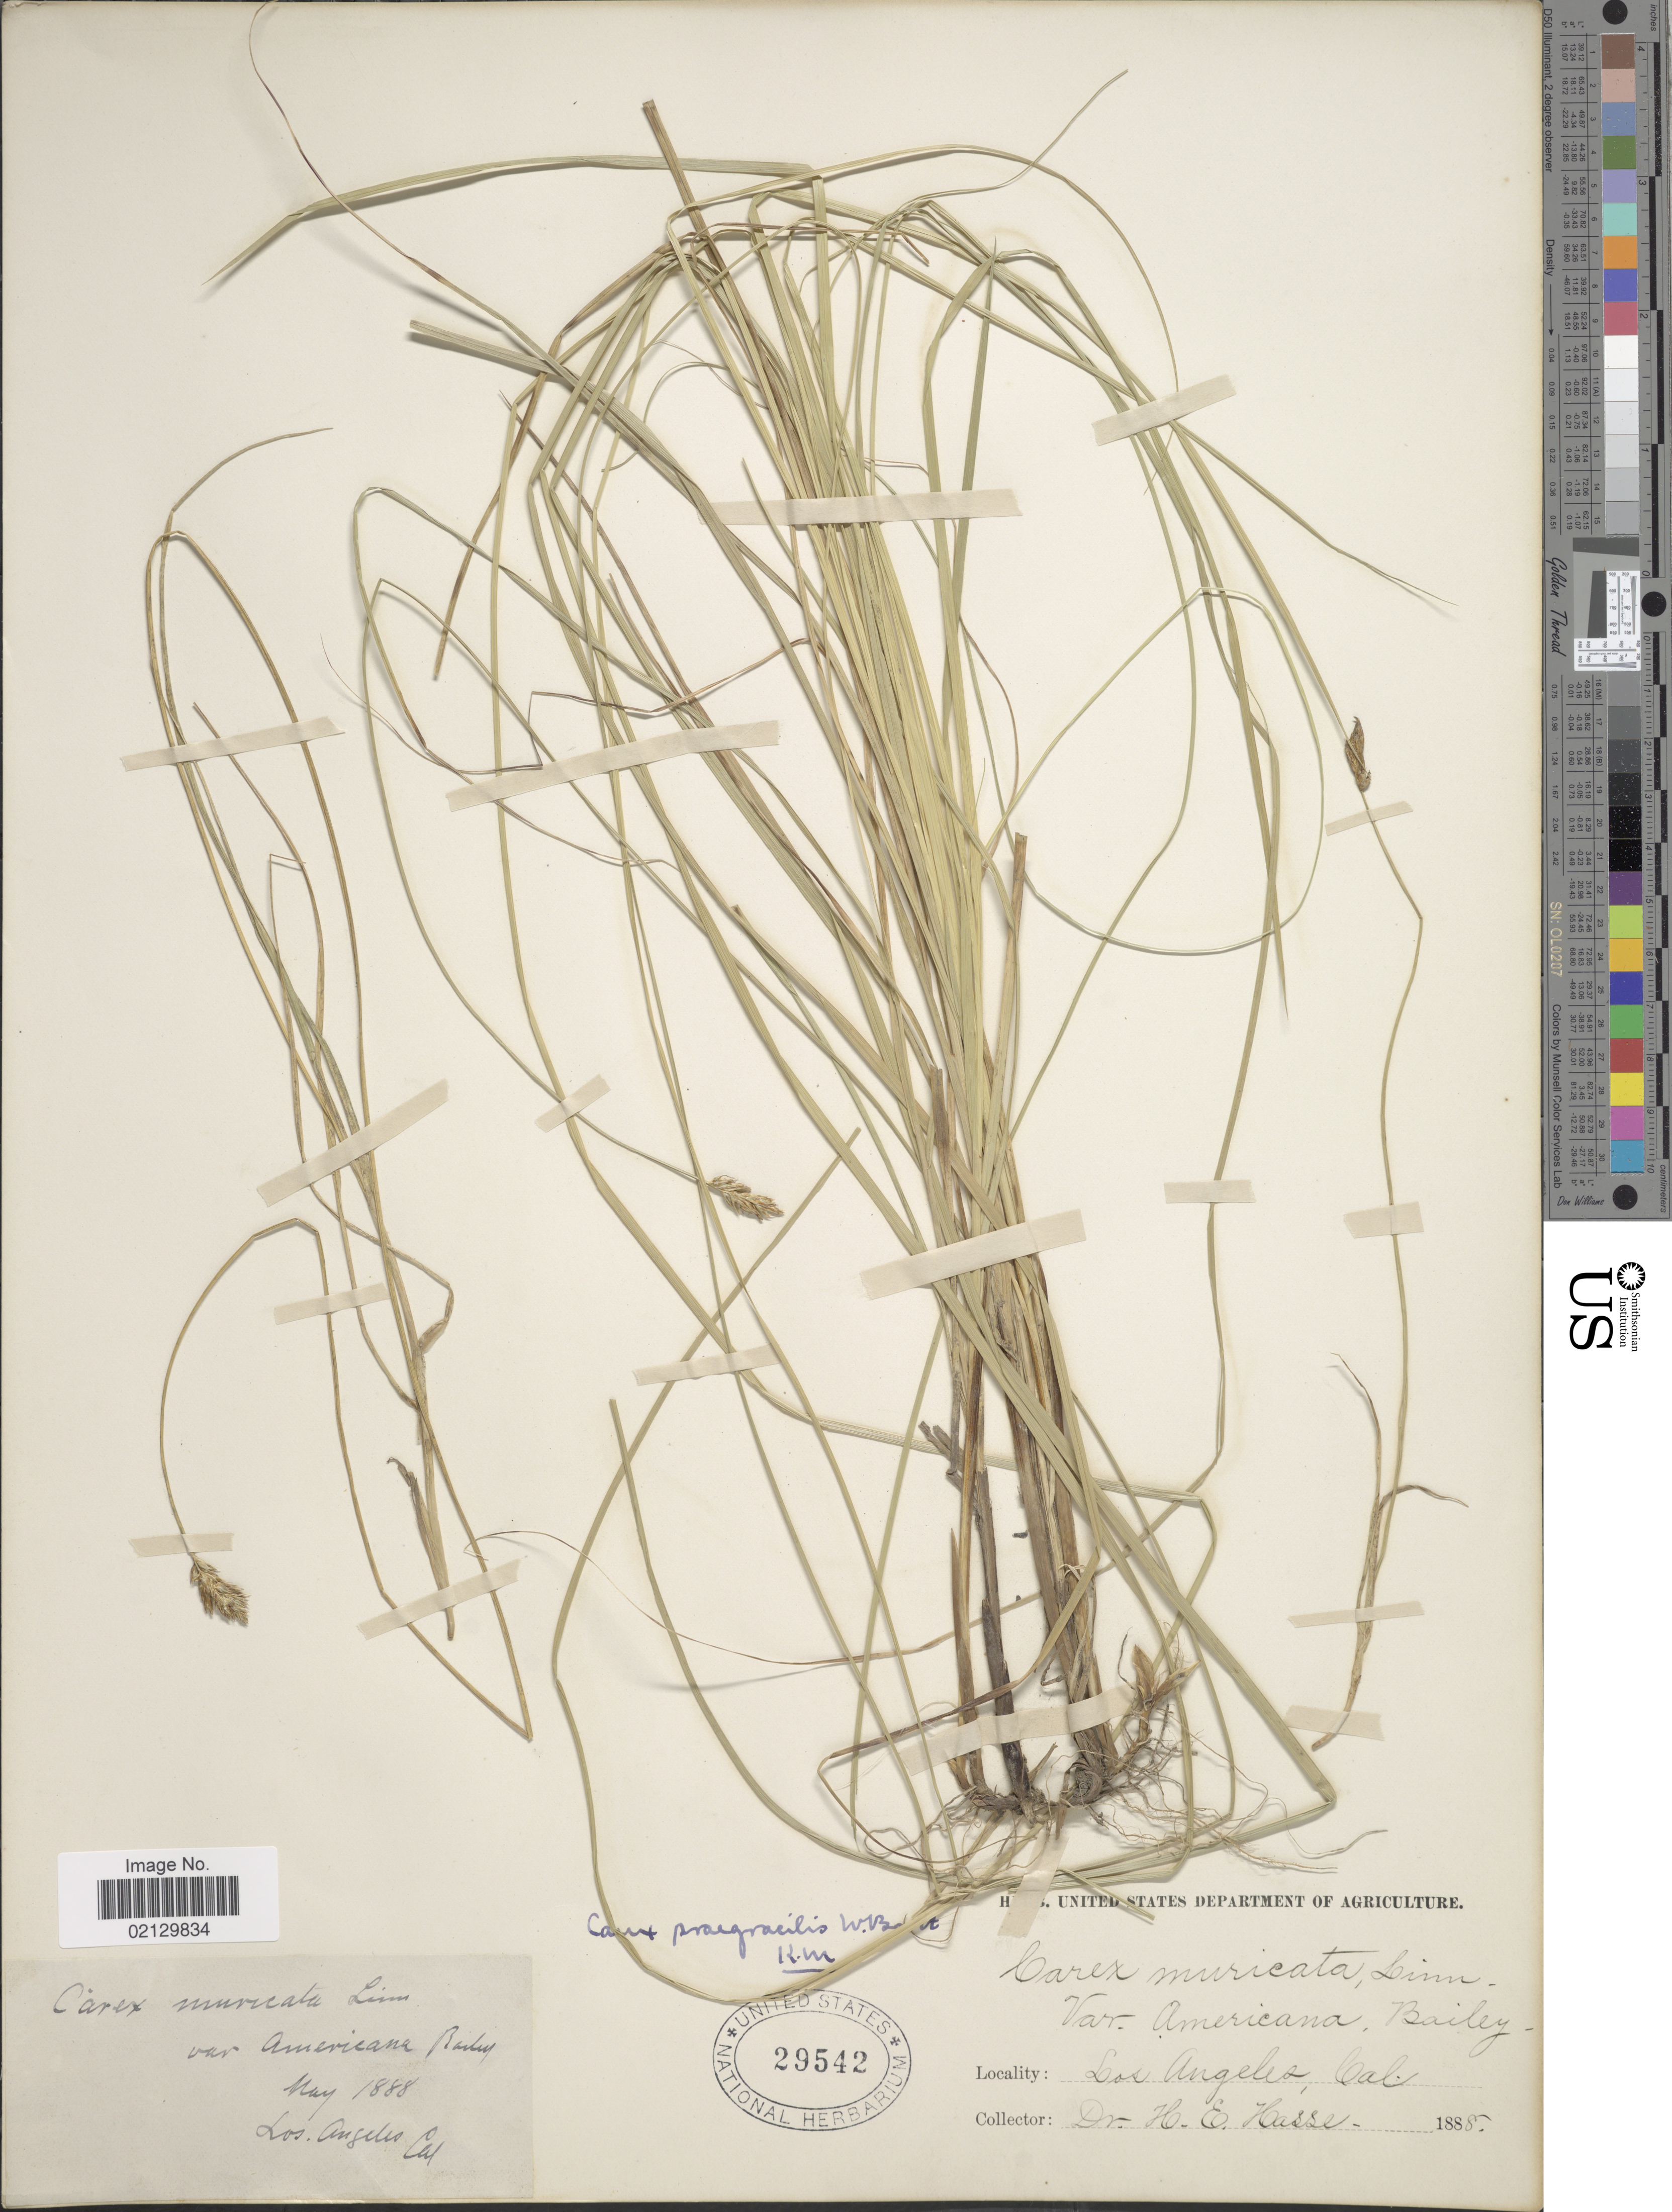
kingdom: Plantae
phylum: Tracheophyta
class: Liliopsida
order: Poales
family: Cyperaceae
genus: Carex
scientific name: Carex praegracilis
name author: W. Boott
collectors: H. E. Hasse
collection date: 1888-05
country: United States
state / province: California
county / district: Los Angeles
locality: Los Angeles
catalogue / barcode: US 29542